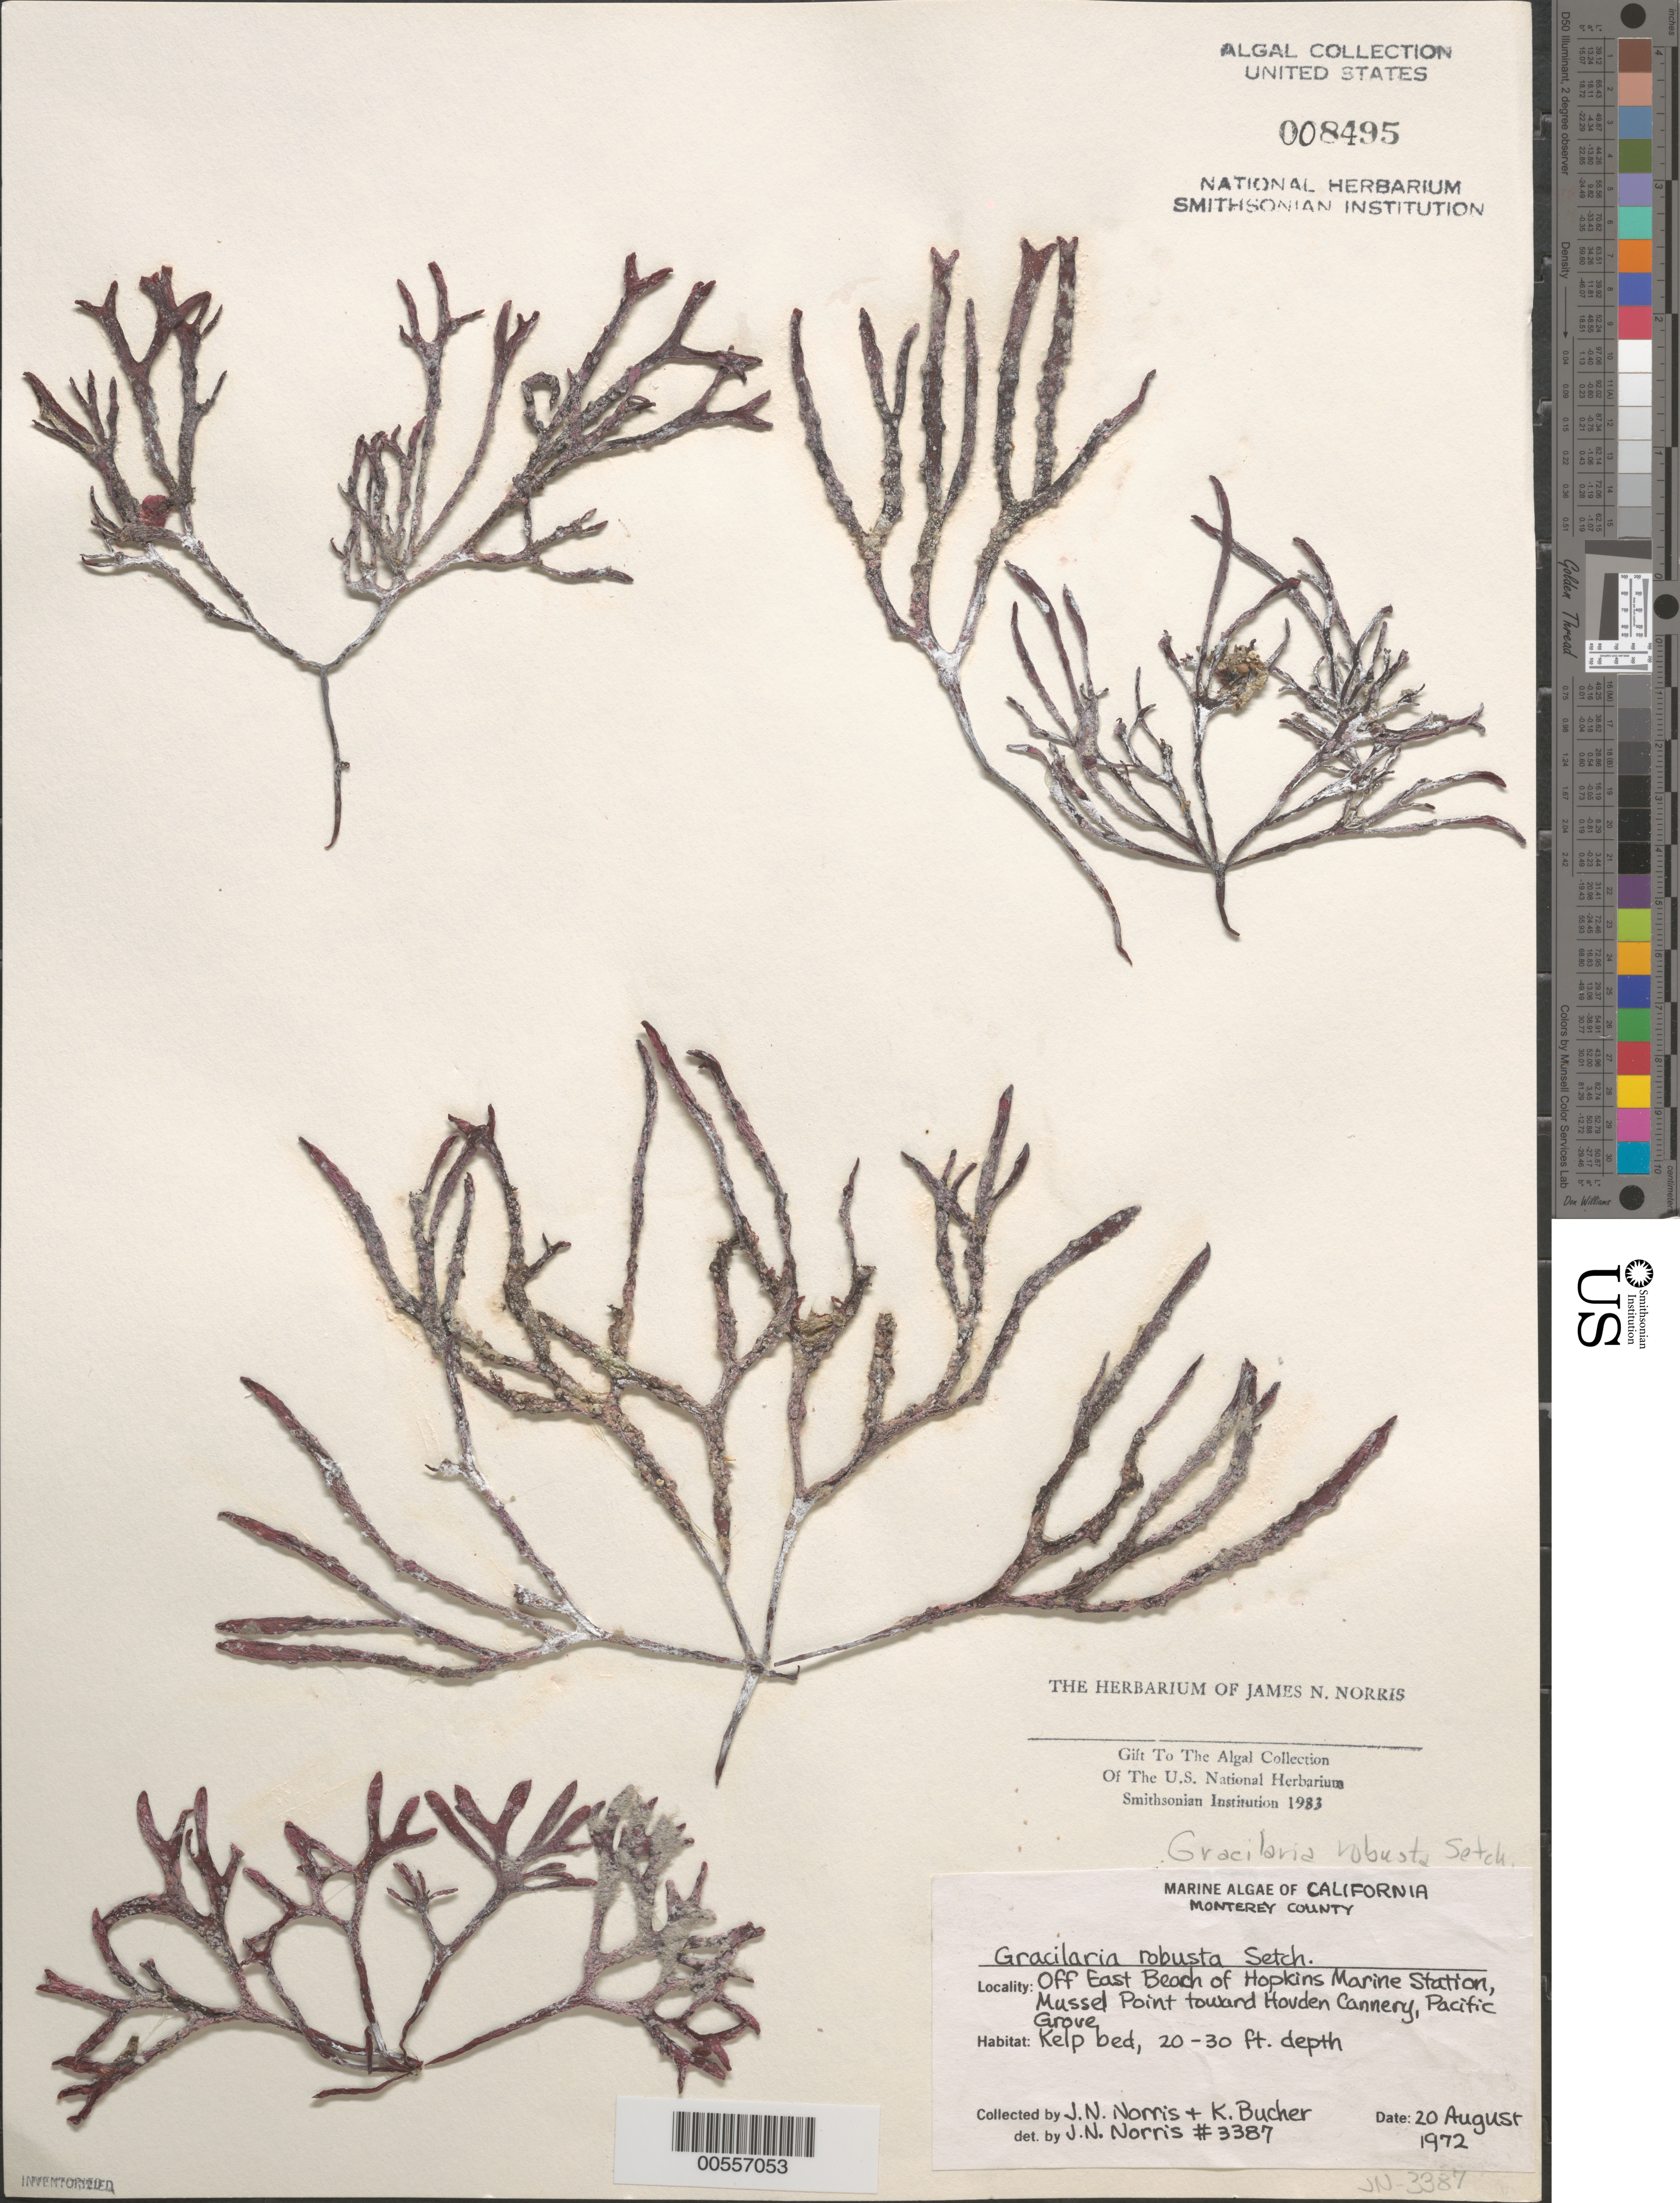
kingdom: Plantae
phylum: Rhodophyta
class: Florideophyceae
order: Gracilariales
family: Gracilariaceae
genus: Gracilaria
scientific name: Gracilaria robusta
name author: Setch. in Collins et al.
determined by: Norris, James N.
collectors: J. N. Norris & K. E. Bucher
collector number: JN-3387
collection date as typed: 20 Aug 1972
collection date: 1972-08-20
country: United States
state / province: California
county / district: Monterey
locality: Pacific Grove, off east beach of Hopkins Marine Station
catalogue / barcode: US 8495